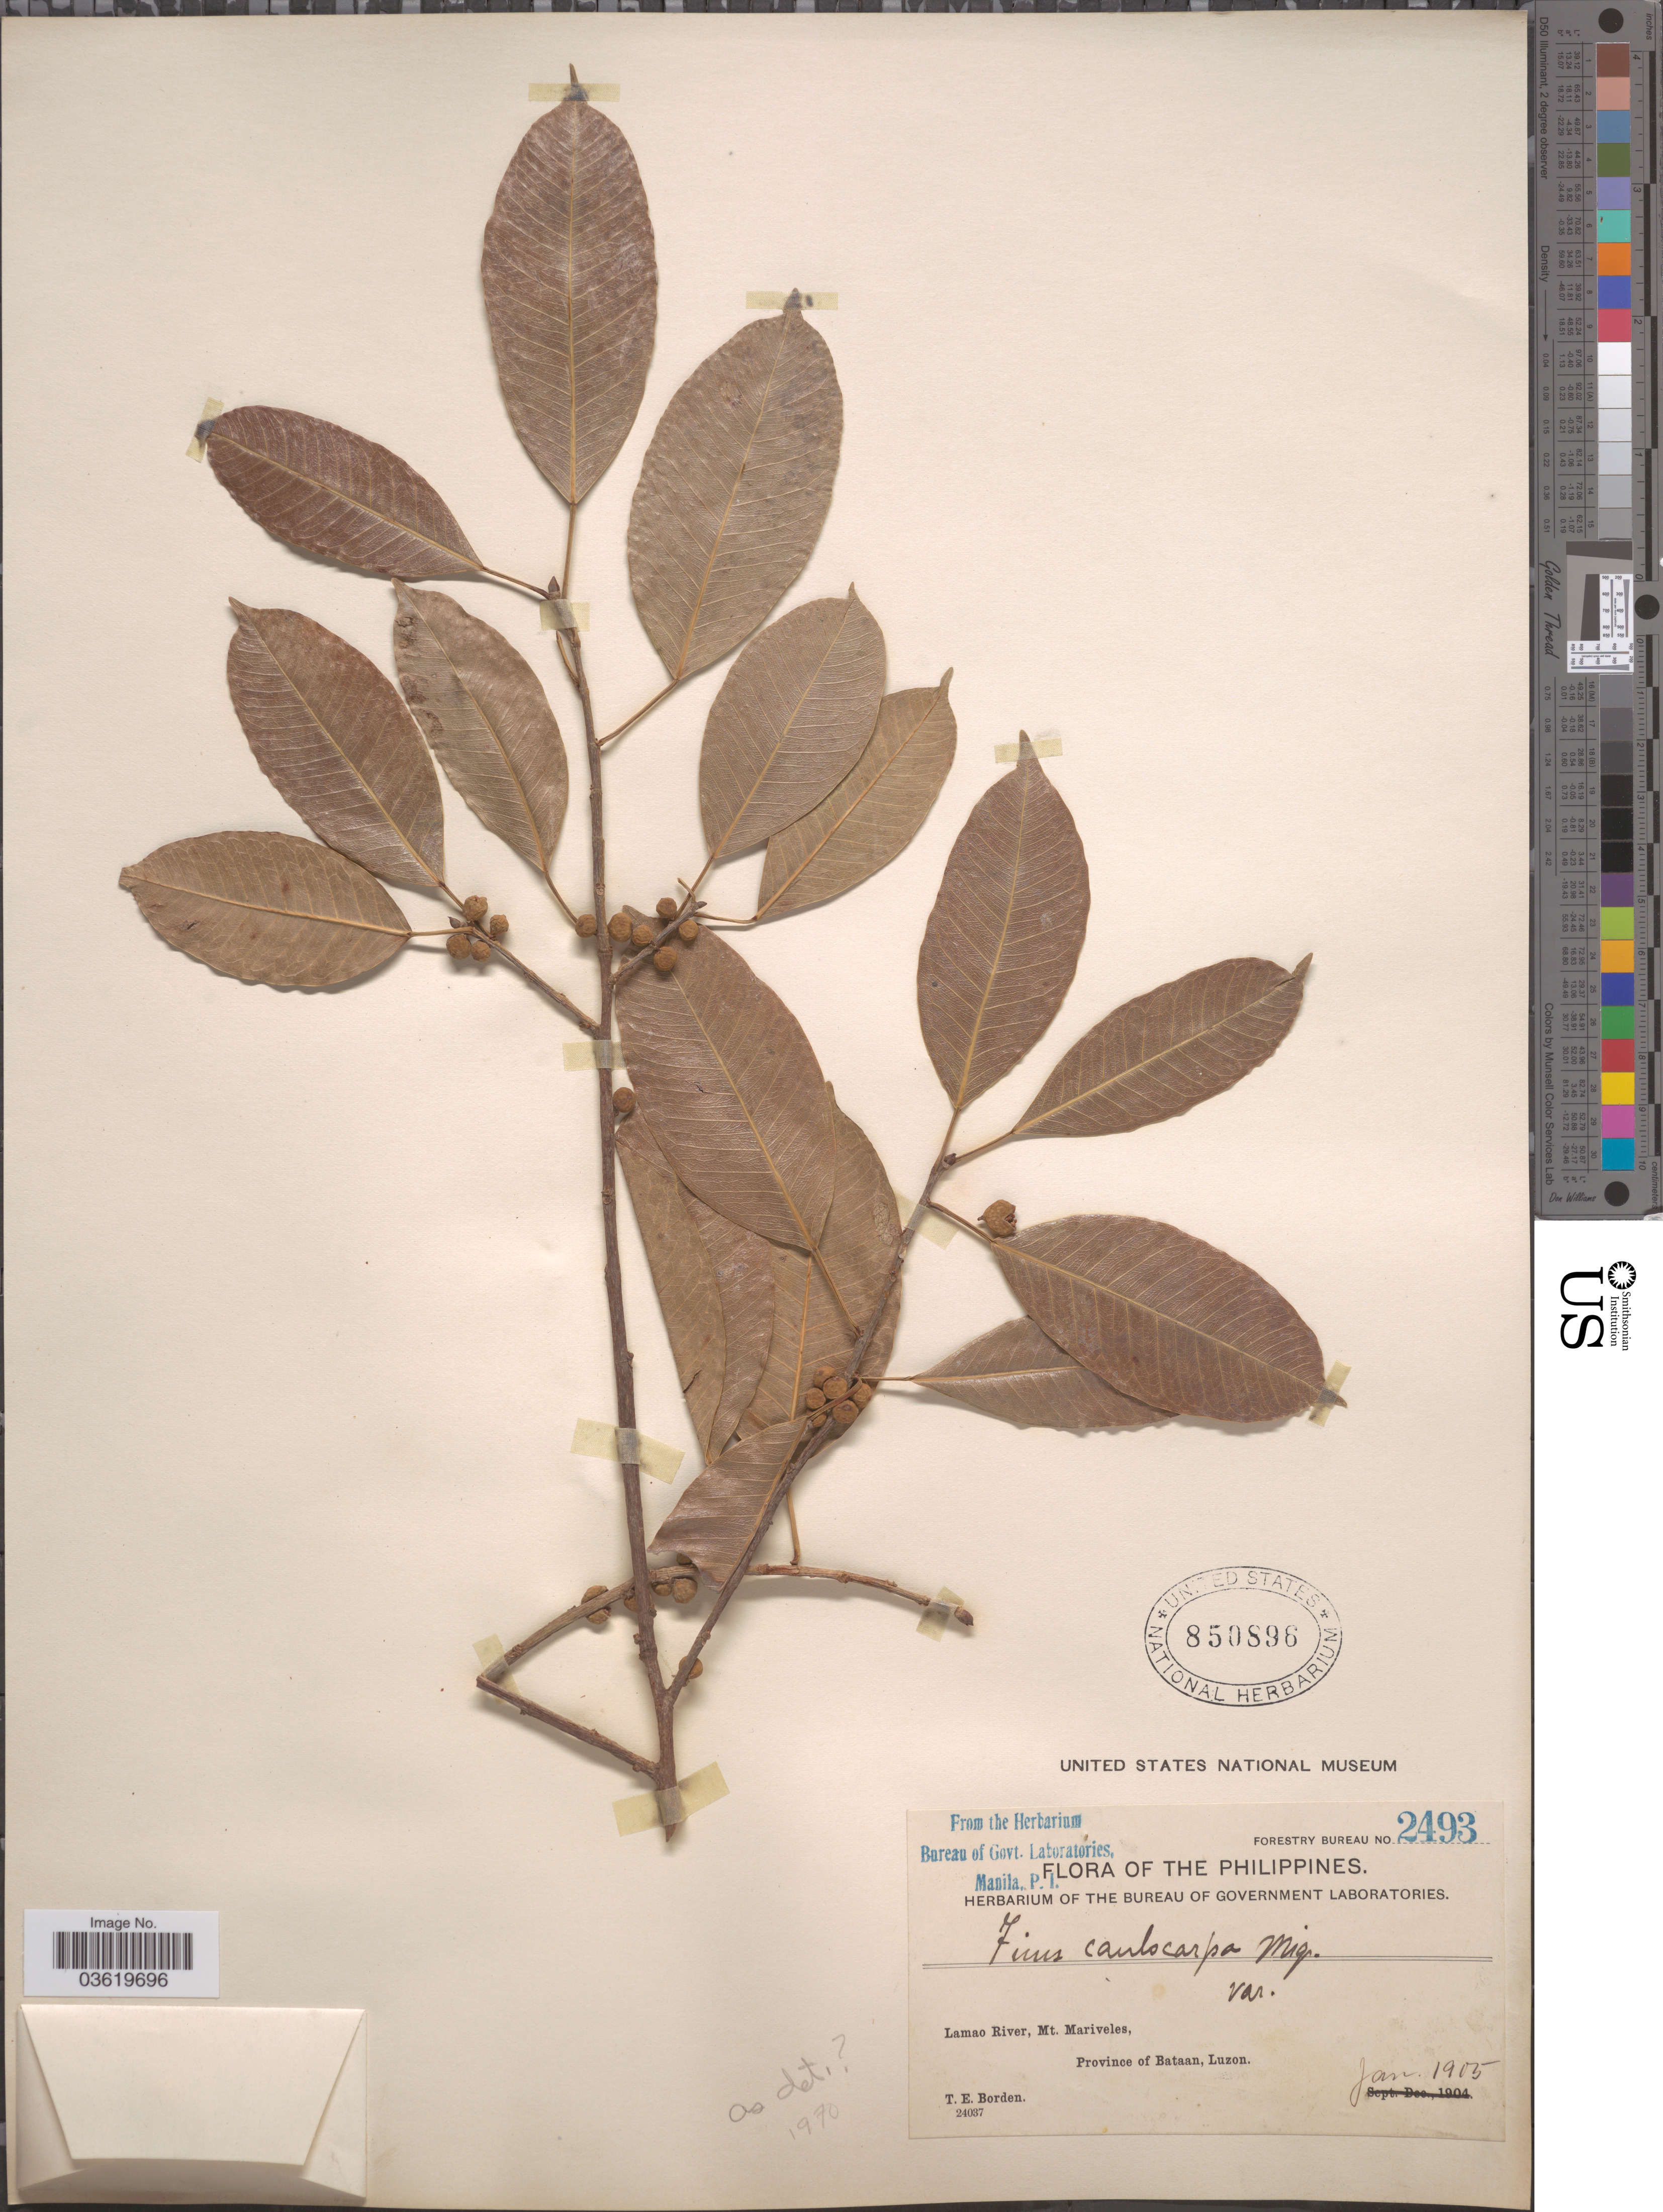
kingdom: Plantae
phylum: Tracheophyta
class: Magnoliopsida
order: Rosales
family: Moraceae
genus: Ficus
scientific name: Ficus stipulosa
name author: (Miq.) Miq.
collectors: T. E. Borden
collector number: Forestry Bureau 2493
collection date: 1905-01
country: Philippines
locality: Lamao River, Mt. Mariveles, Province of Bataan, Luzon.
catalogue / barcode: US 850896